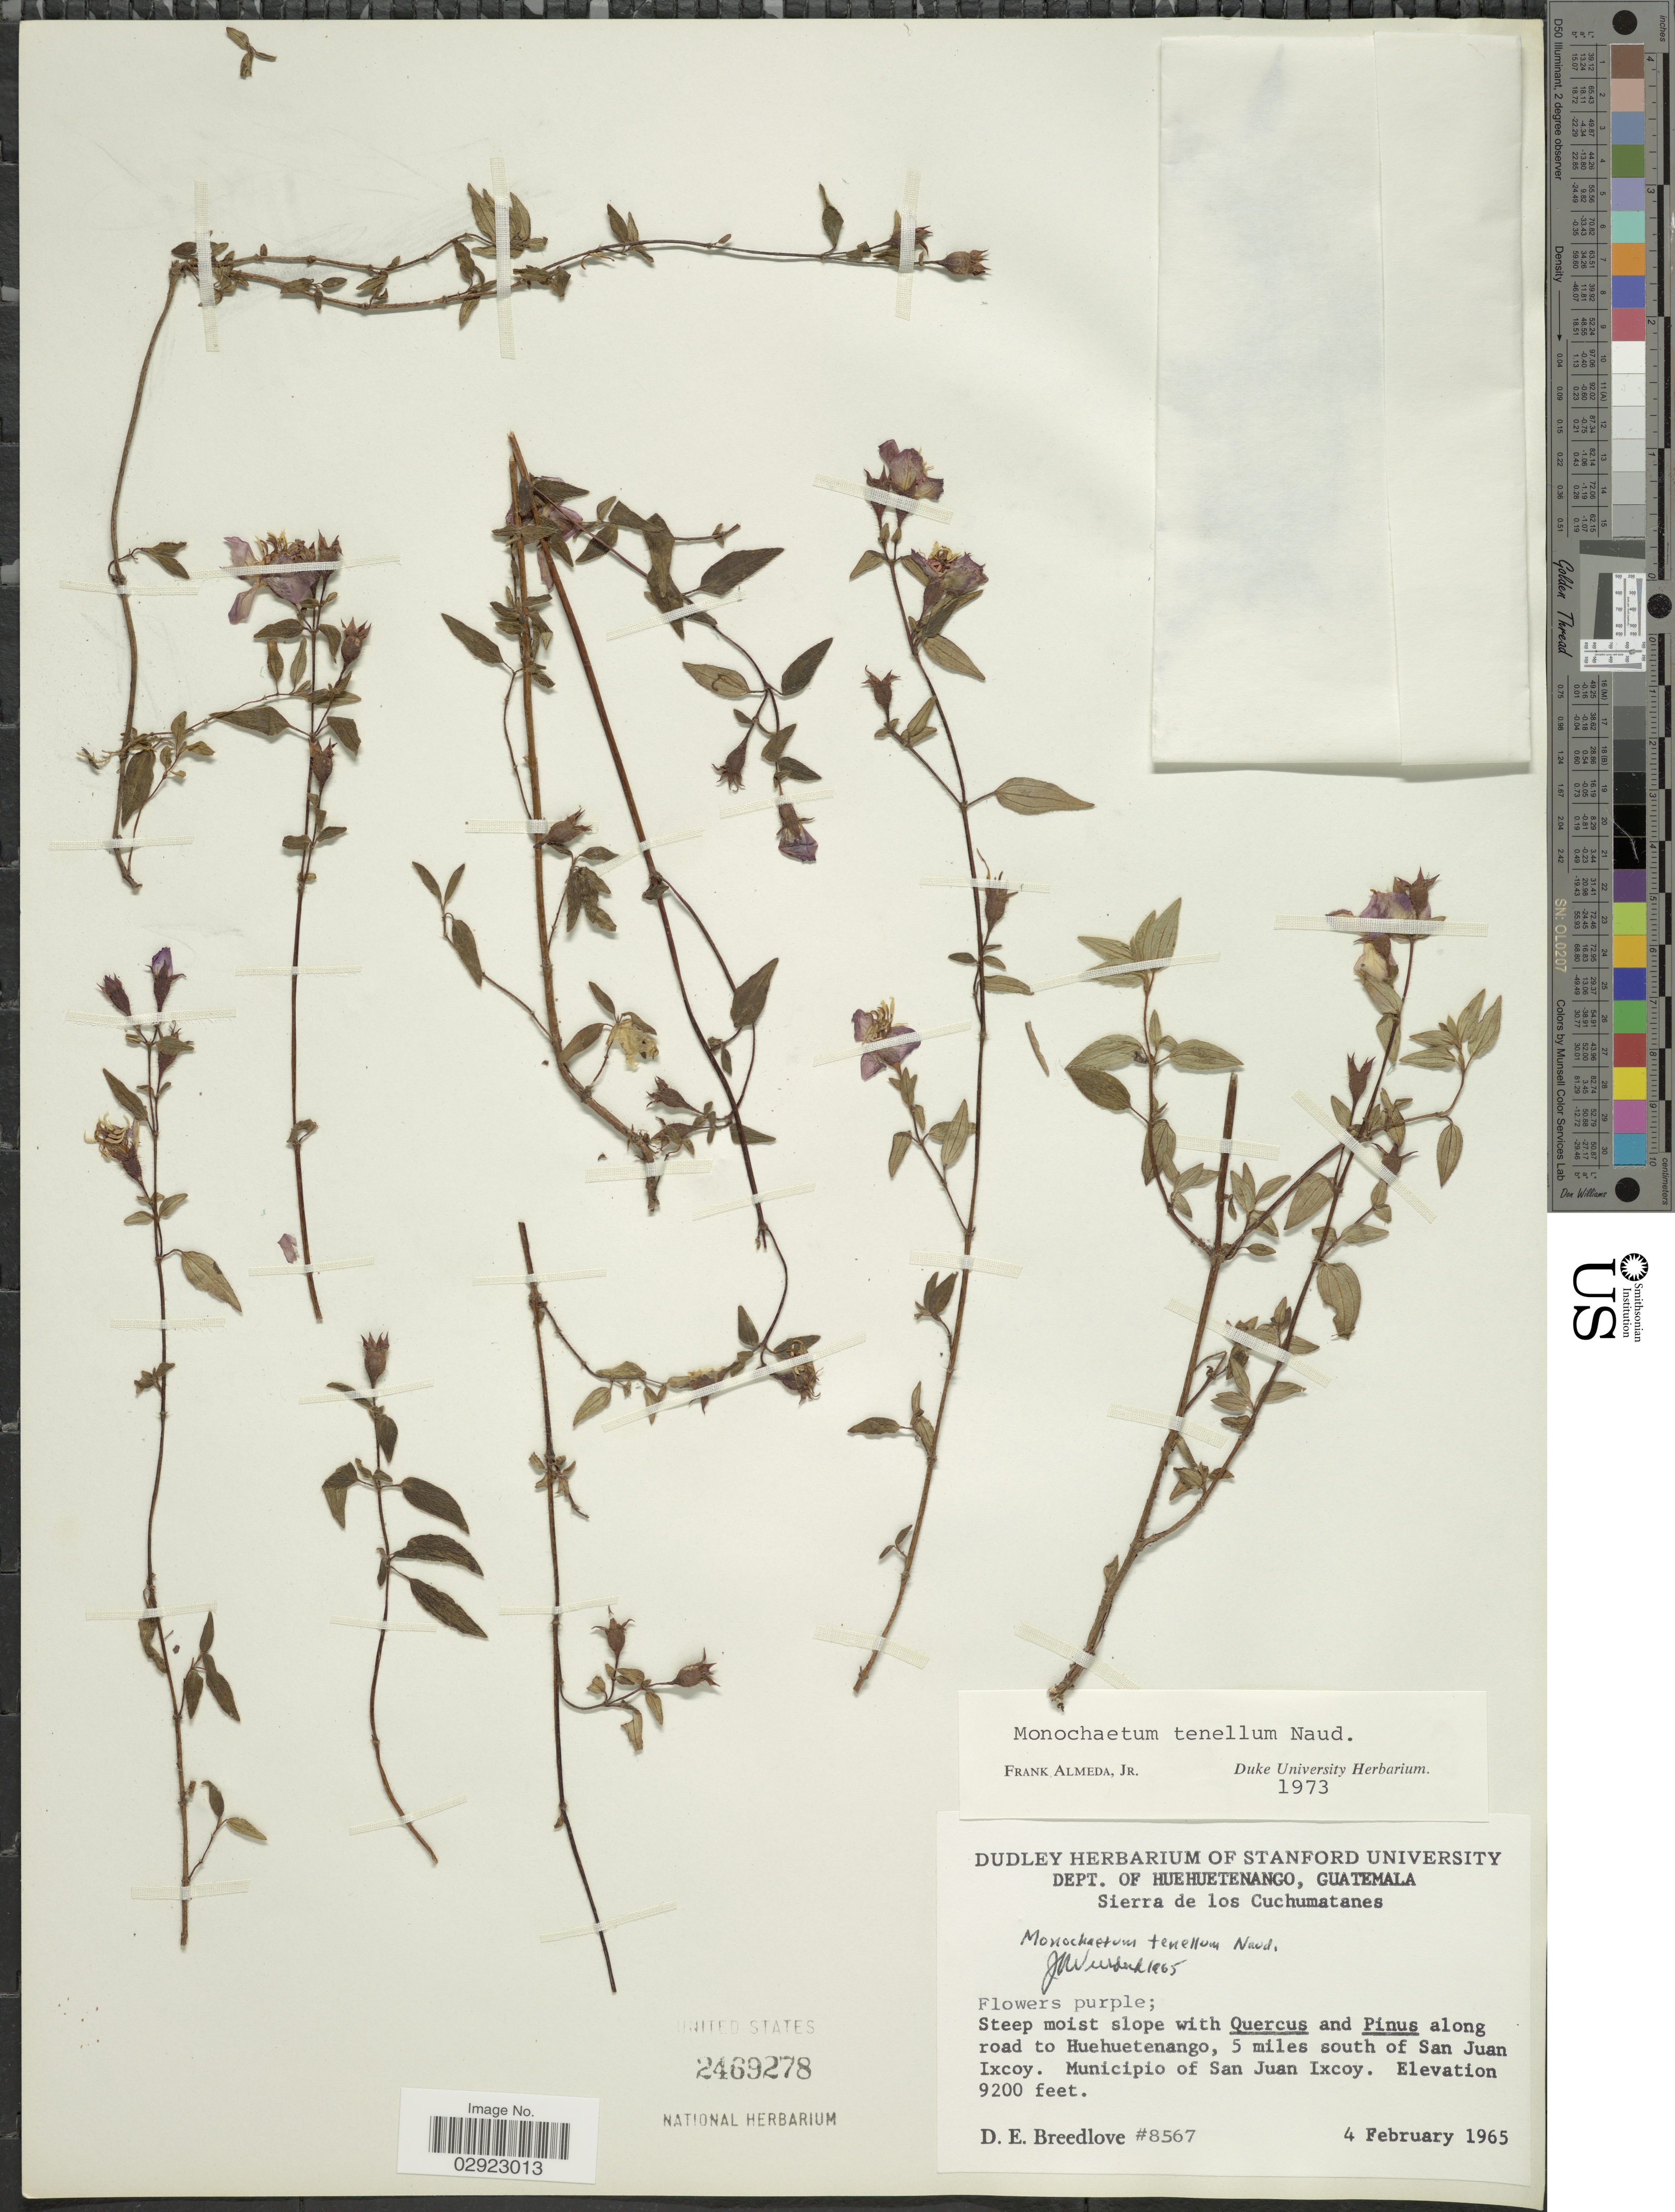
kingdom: Plantae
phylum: Tracheophyta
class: Magnoliopsida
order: Myrtales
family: Melastomataceae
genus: Monochaetum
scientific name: Monochaetum tenellum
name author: Naudin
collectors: D. E. Breedlove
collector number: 8567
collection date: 1965-02-04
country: Guatemala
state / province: Huehuetenango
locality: Dept. of Huehuetenango. Sierra de los Cuchumatanes. Along road to Huehuetenango, 5 miles south of San Juan Ixcoy. Municipio of San Juan Ixcoy.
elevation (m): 2804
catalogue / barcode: US 2469278